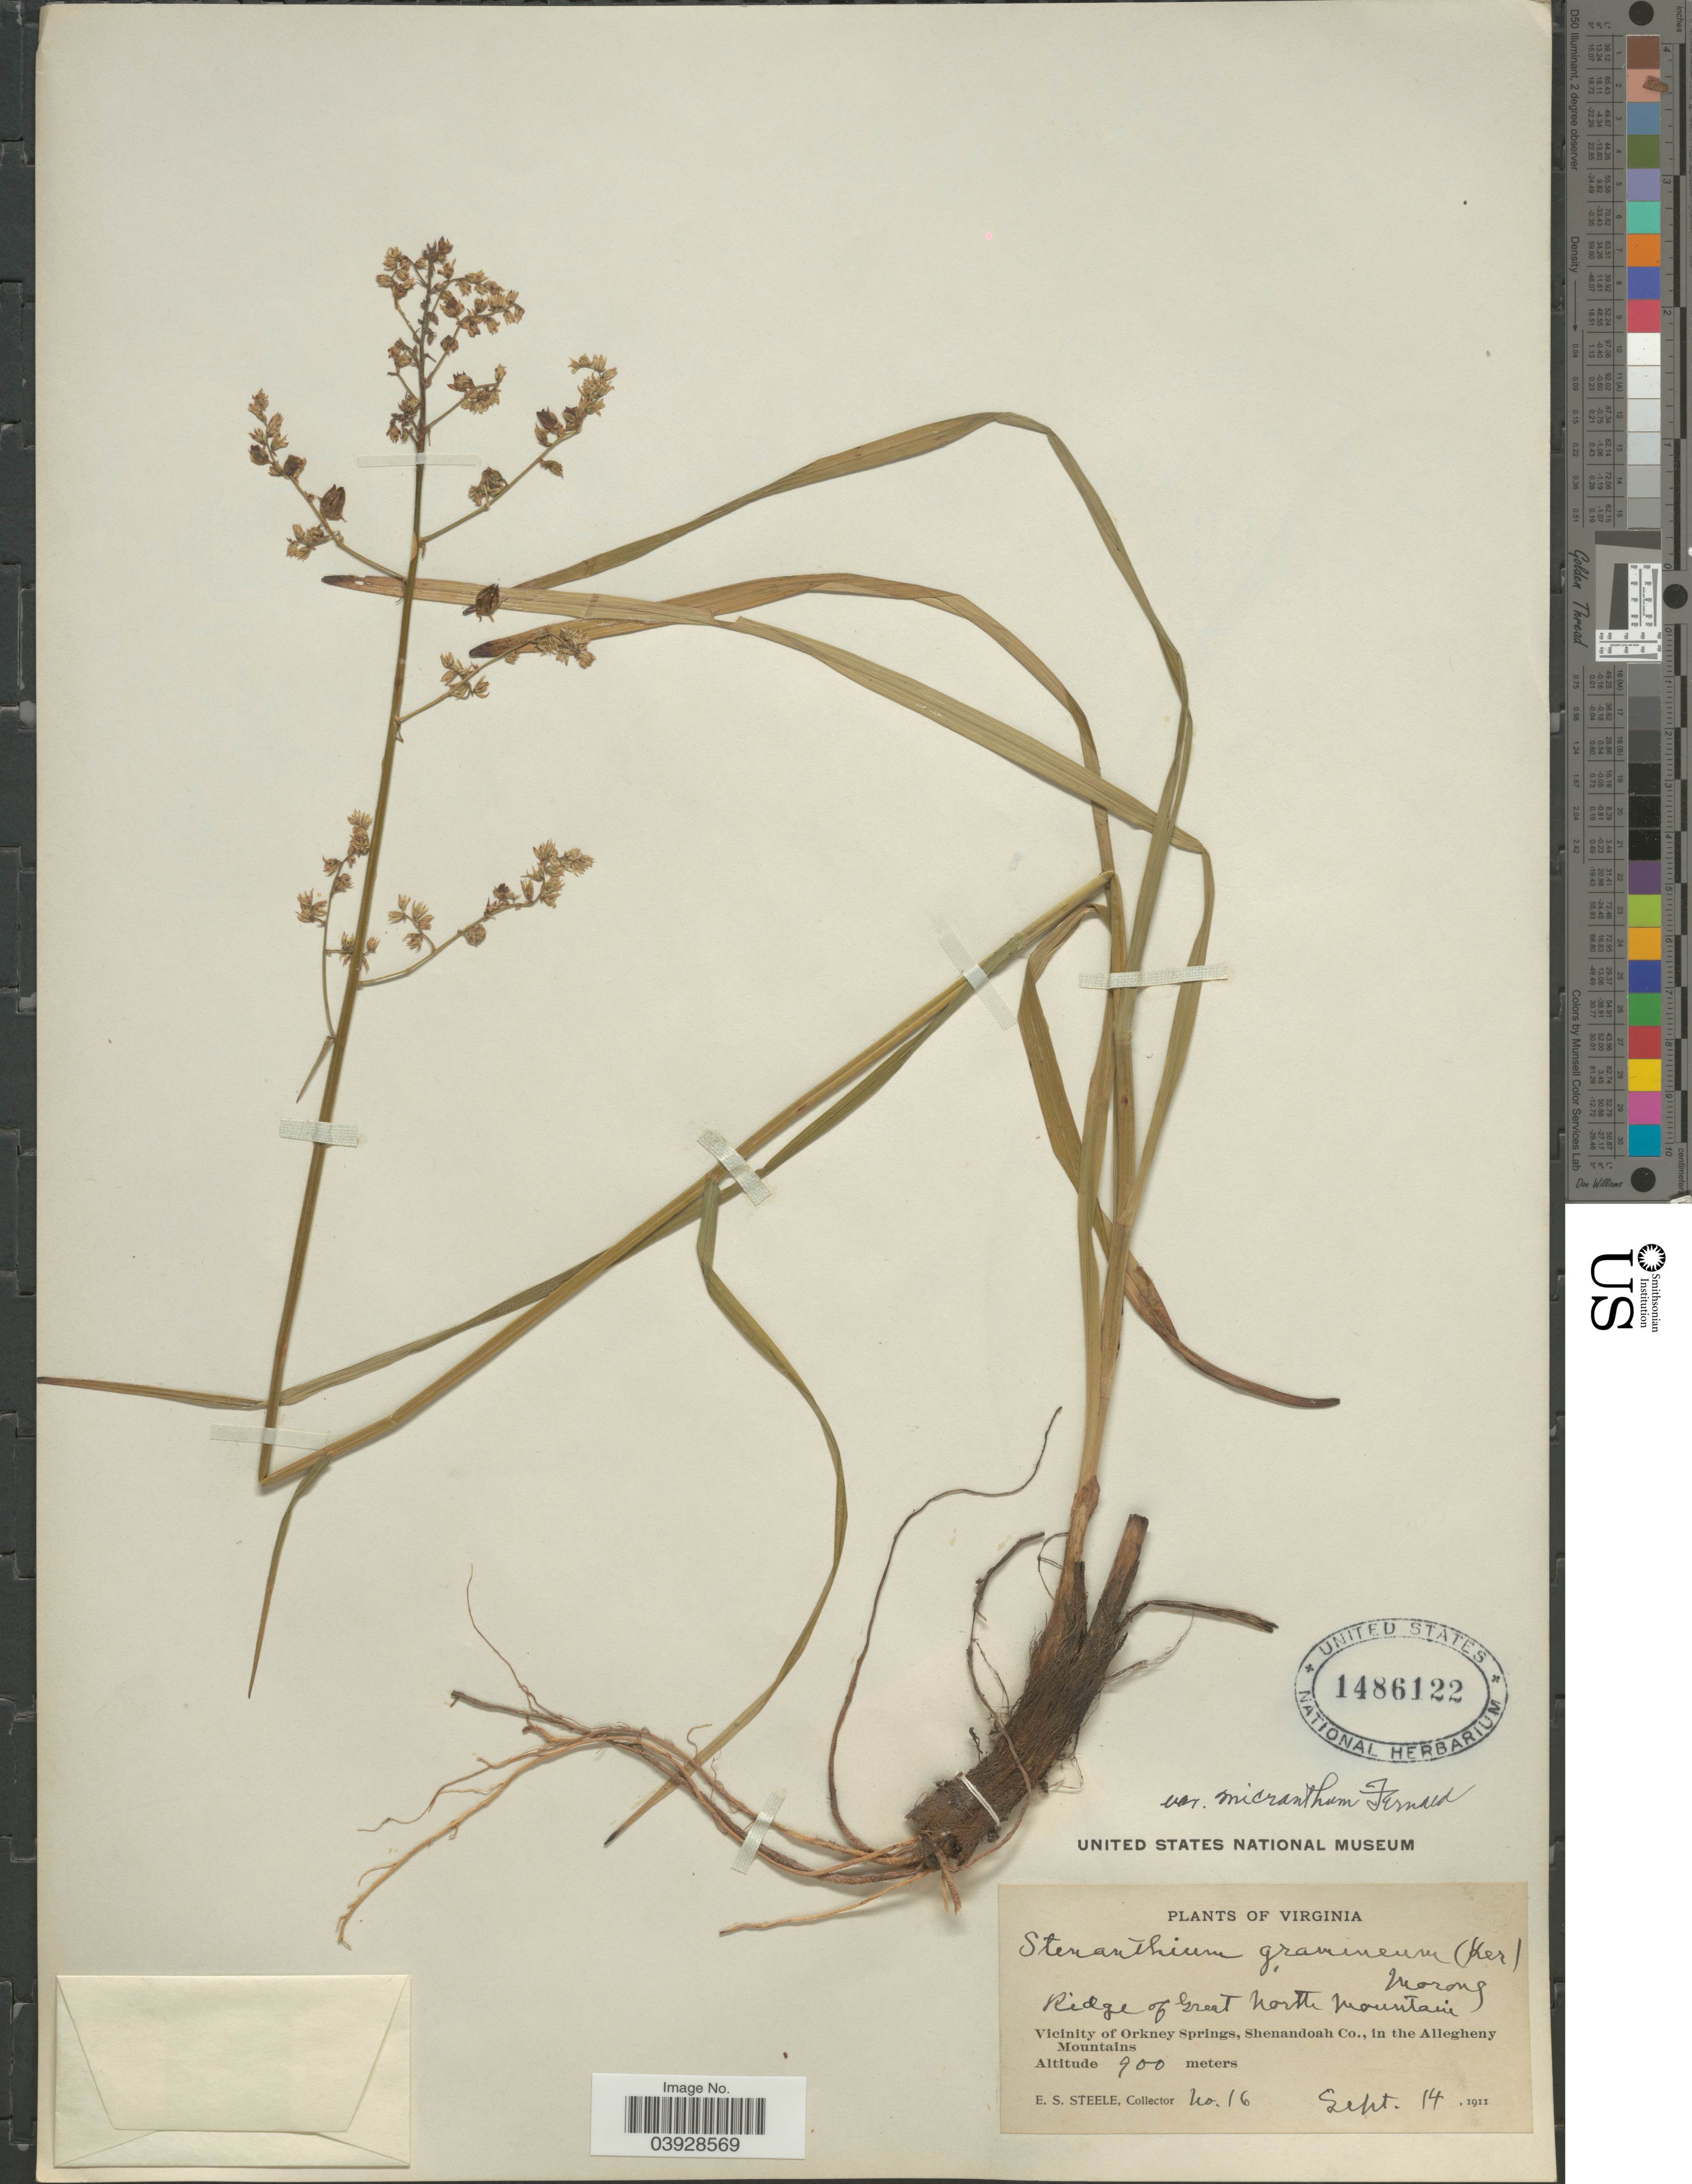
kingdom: Plantae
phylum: Tracheophyta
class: Liliopsida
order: Liliales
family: Melanthiaceae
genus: Stenanthium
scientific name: Stenanthium gramineum var. micranthum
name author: Fernald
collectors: E. Steele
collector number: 16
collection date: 1911-09-14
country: United States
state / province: Virginia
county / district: Shenandoah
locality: Ridge of Great North Mountain. Vicinity of Orkney Springs, Shenandoah Co., in the Allegheny Mountains.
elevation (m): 900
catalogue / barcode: US 1486122